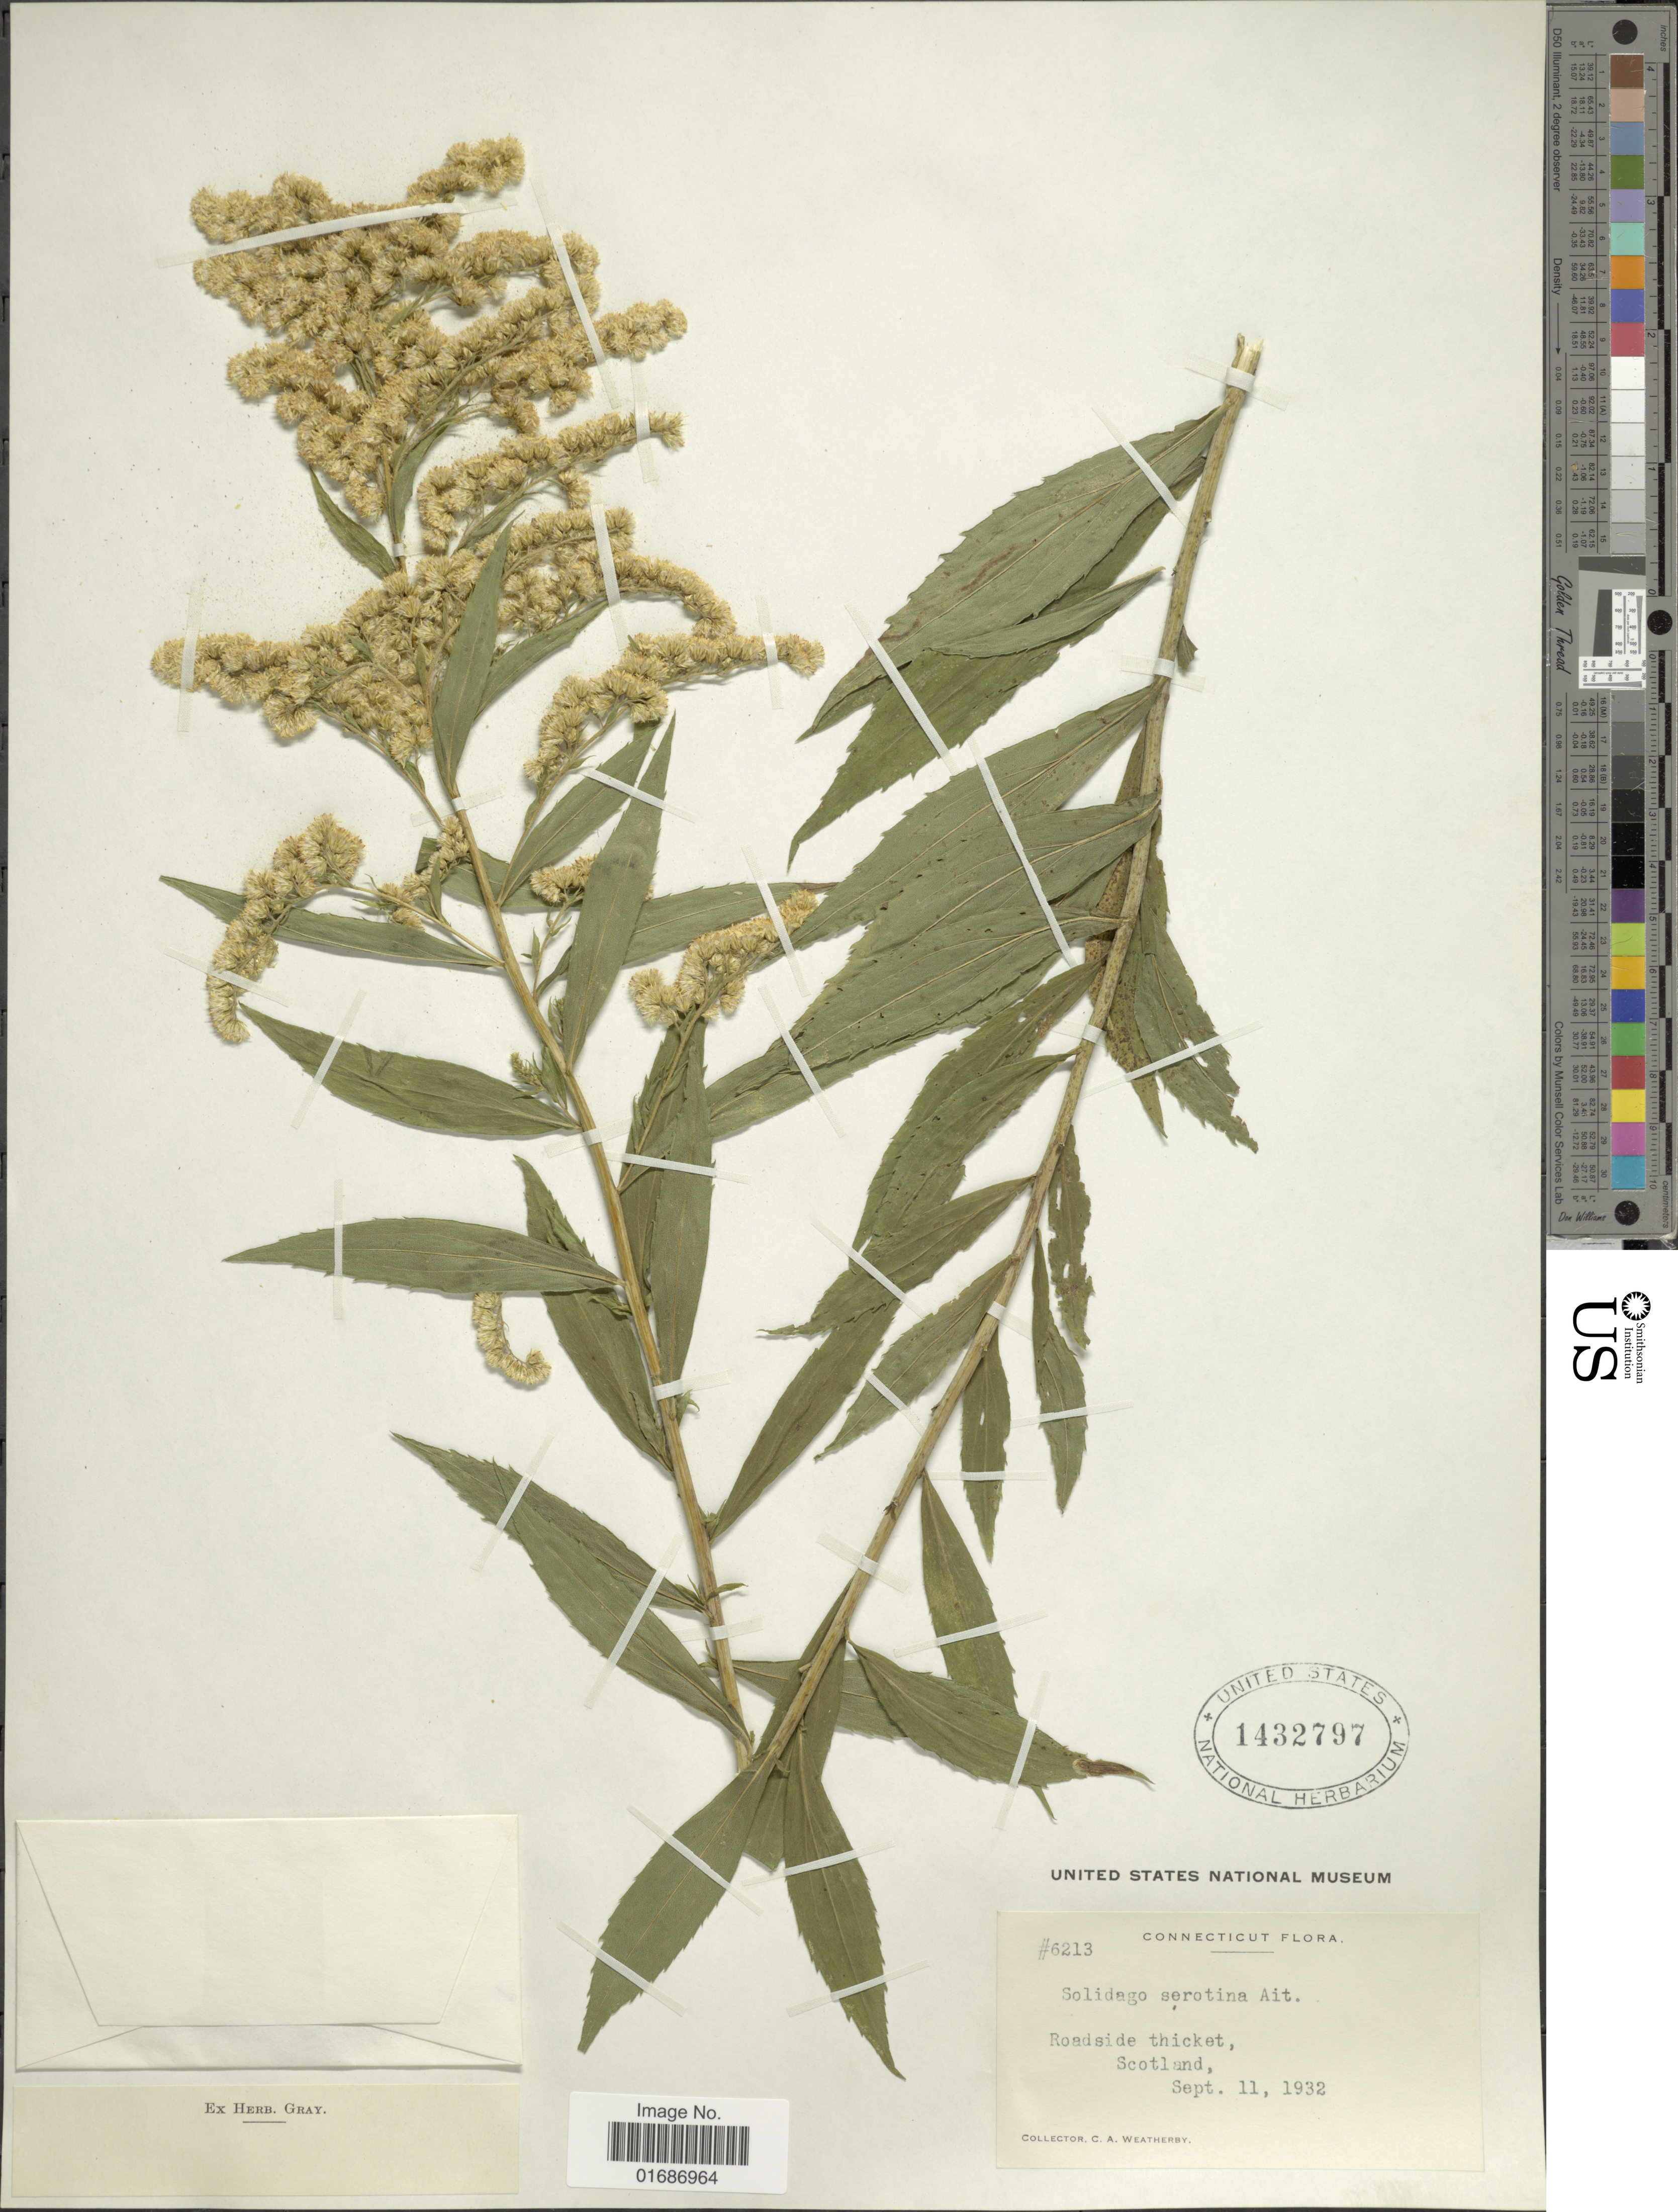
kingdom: Plantae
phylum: Tracheophyta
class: Magnoliopsida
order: Asterales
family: Asteraceae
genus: Solidago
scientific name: Solidago gigantea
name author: Aiton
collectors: C. A. Weatherby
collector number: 6213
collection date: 1932-09-11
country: United States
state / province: Connecticut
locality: Roadside thicket, Scotland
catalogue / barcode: US 1432797